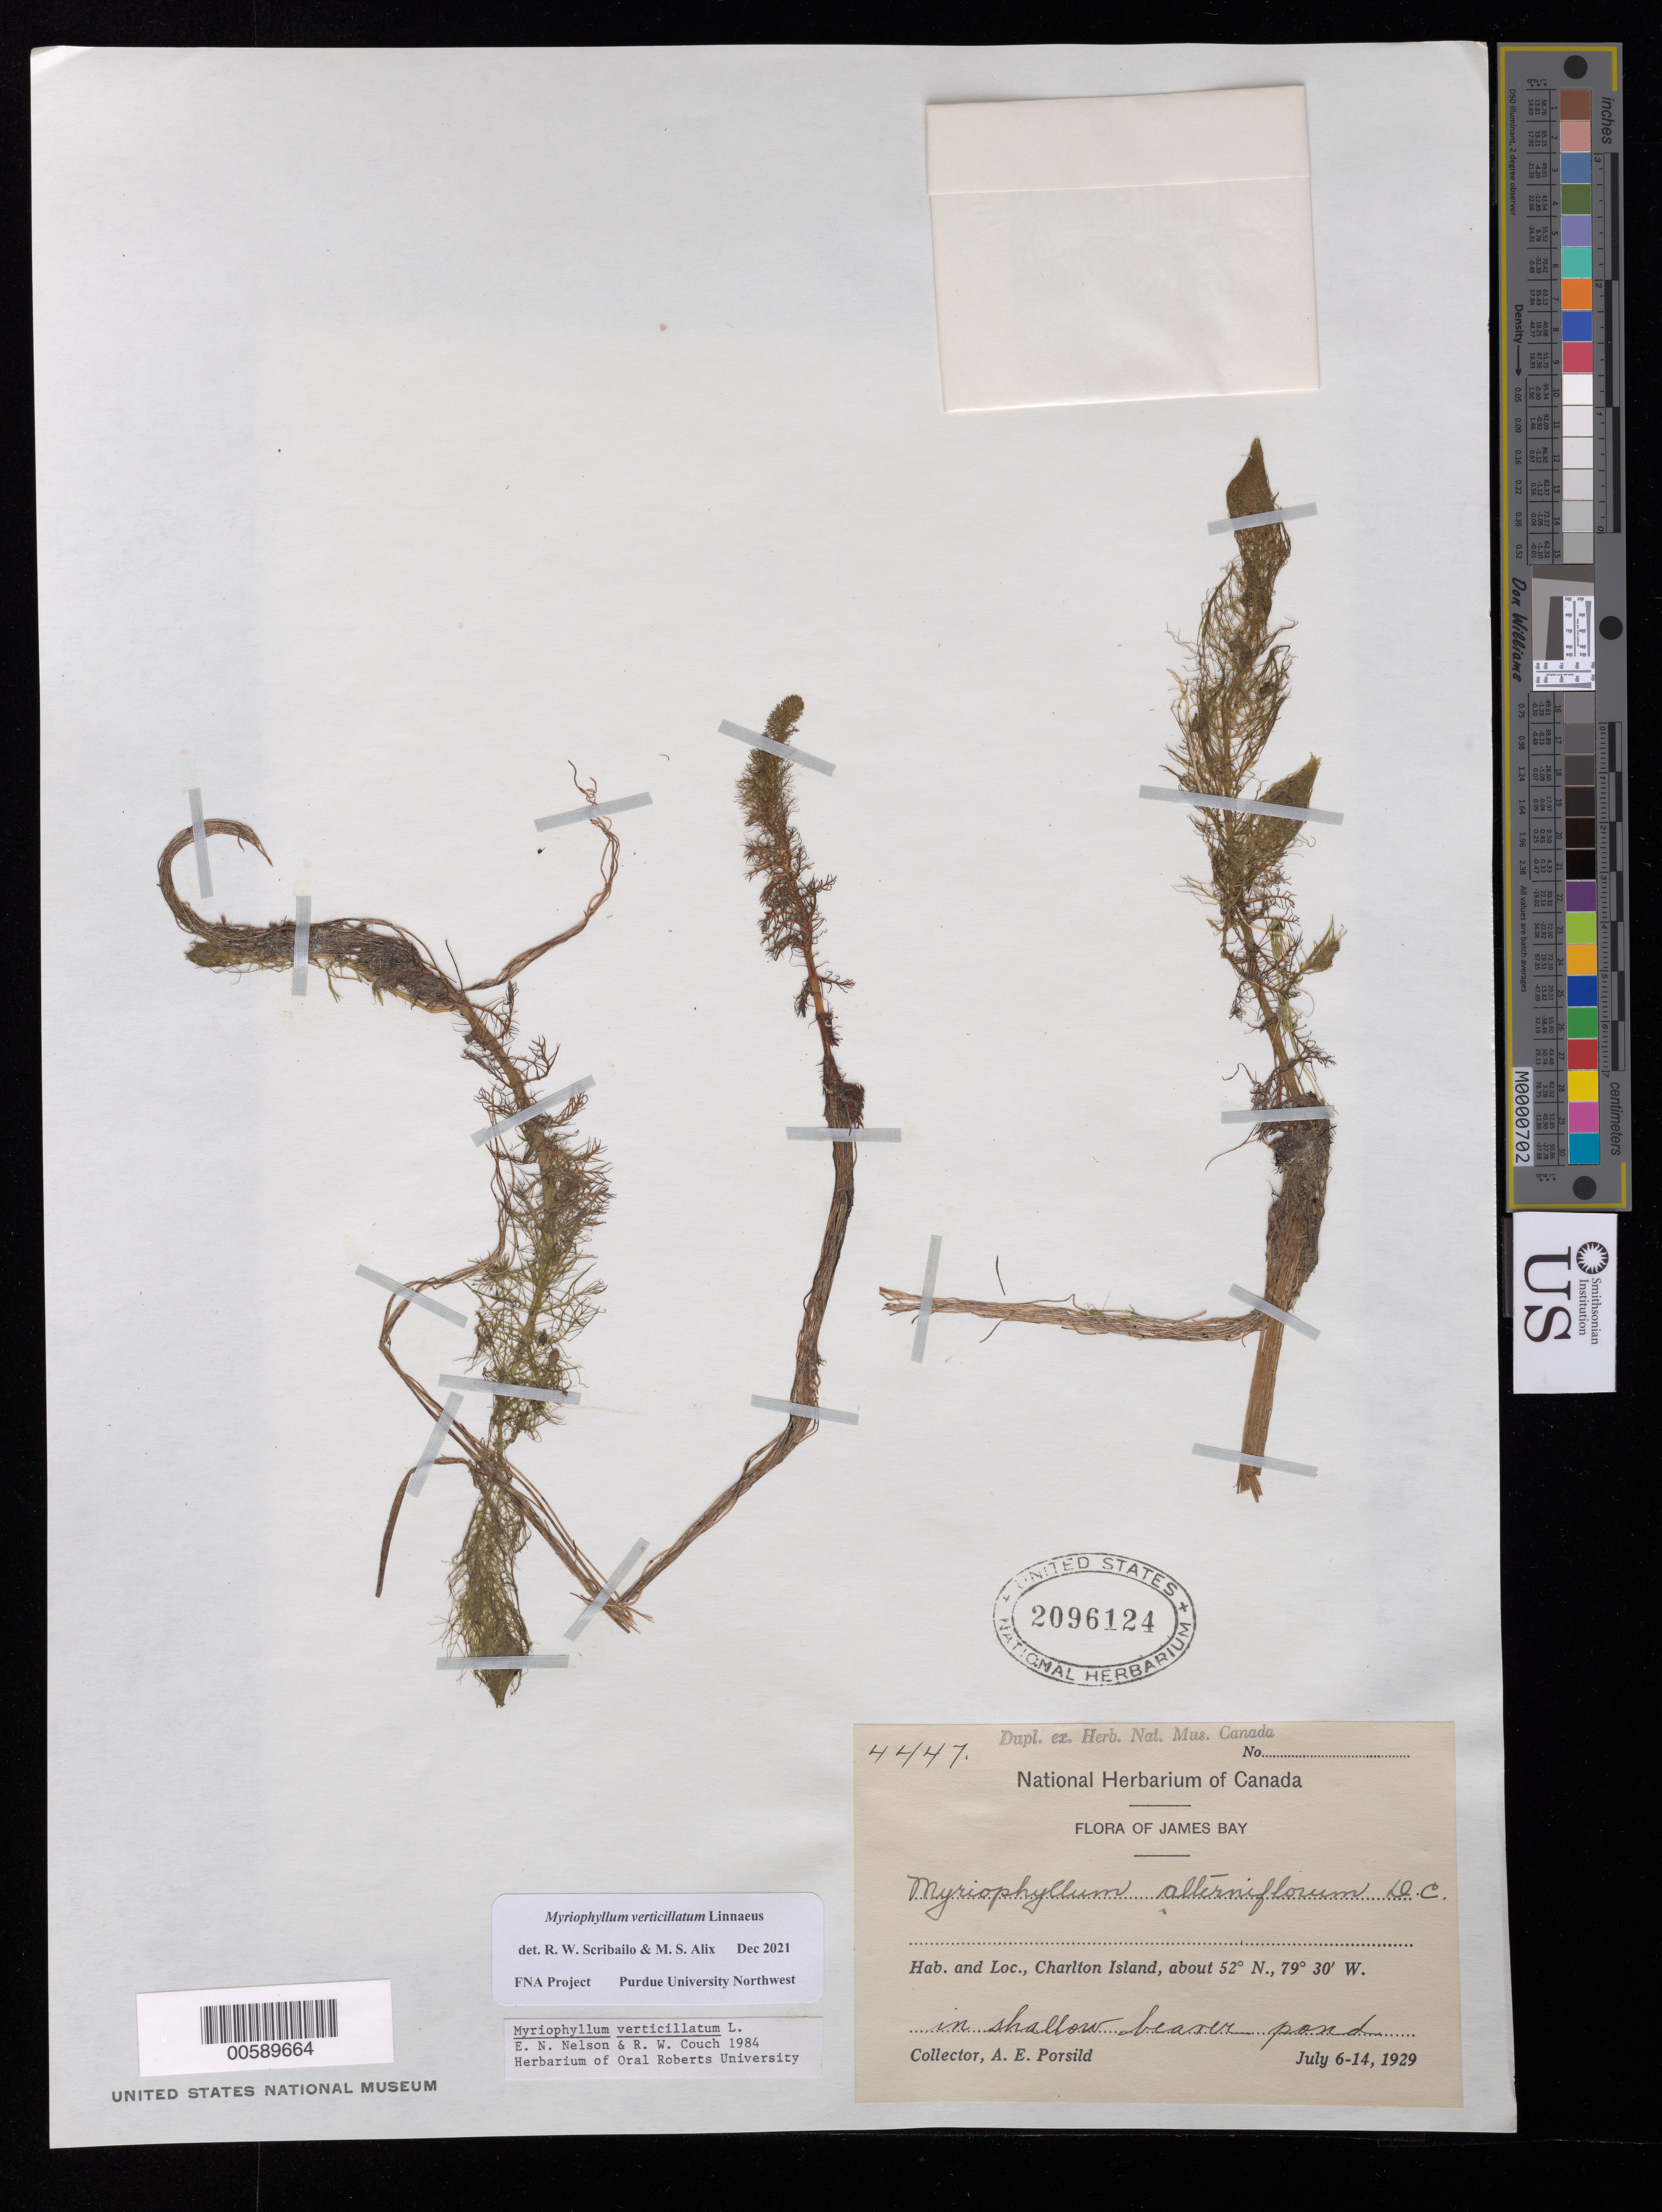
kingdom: Plantae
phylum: Tracheophyta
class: Magnoliopsida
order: Saxifragales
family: Haloragaceae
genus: Myriophyllum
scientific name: Myriophyllum verticillatum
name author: L.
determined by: Scribailo, R. W.; Alix, M. S.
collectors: A. E. Porsild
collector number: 4447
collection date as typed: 06 Jul 1929 to 14 Jul 1929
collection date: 1929-07-06/1929-07-14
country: Canada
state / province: Nunavut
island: Charlton Island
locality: James Bay, Charlton Island. [Province recorded as Ontario but all or most islands in Hudson and James Bays are in Nunavut.]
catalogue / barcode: US 2096124